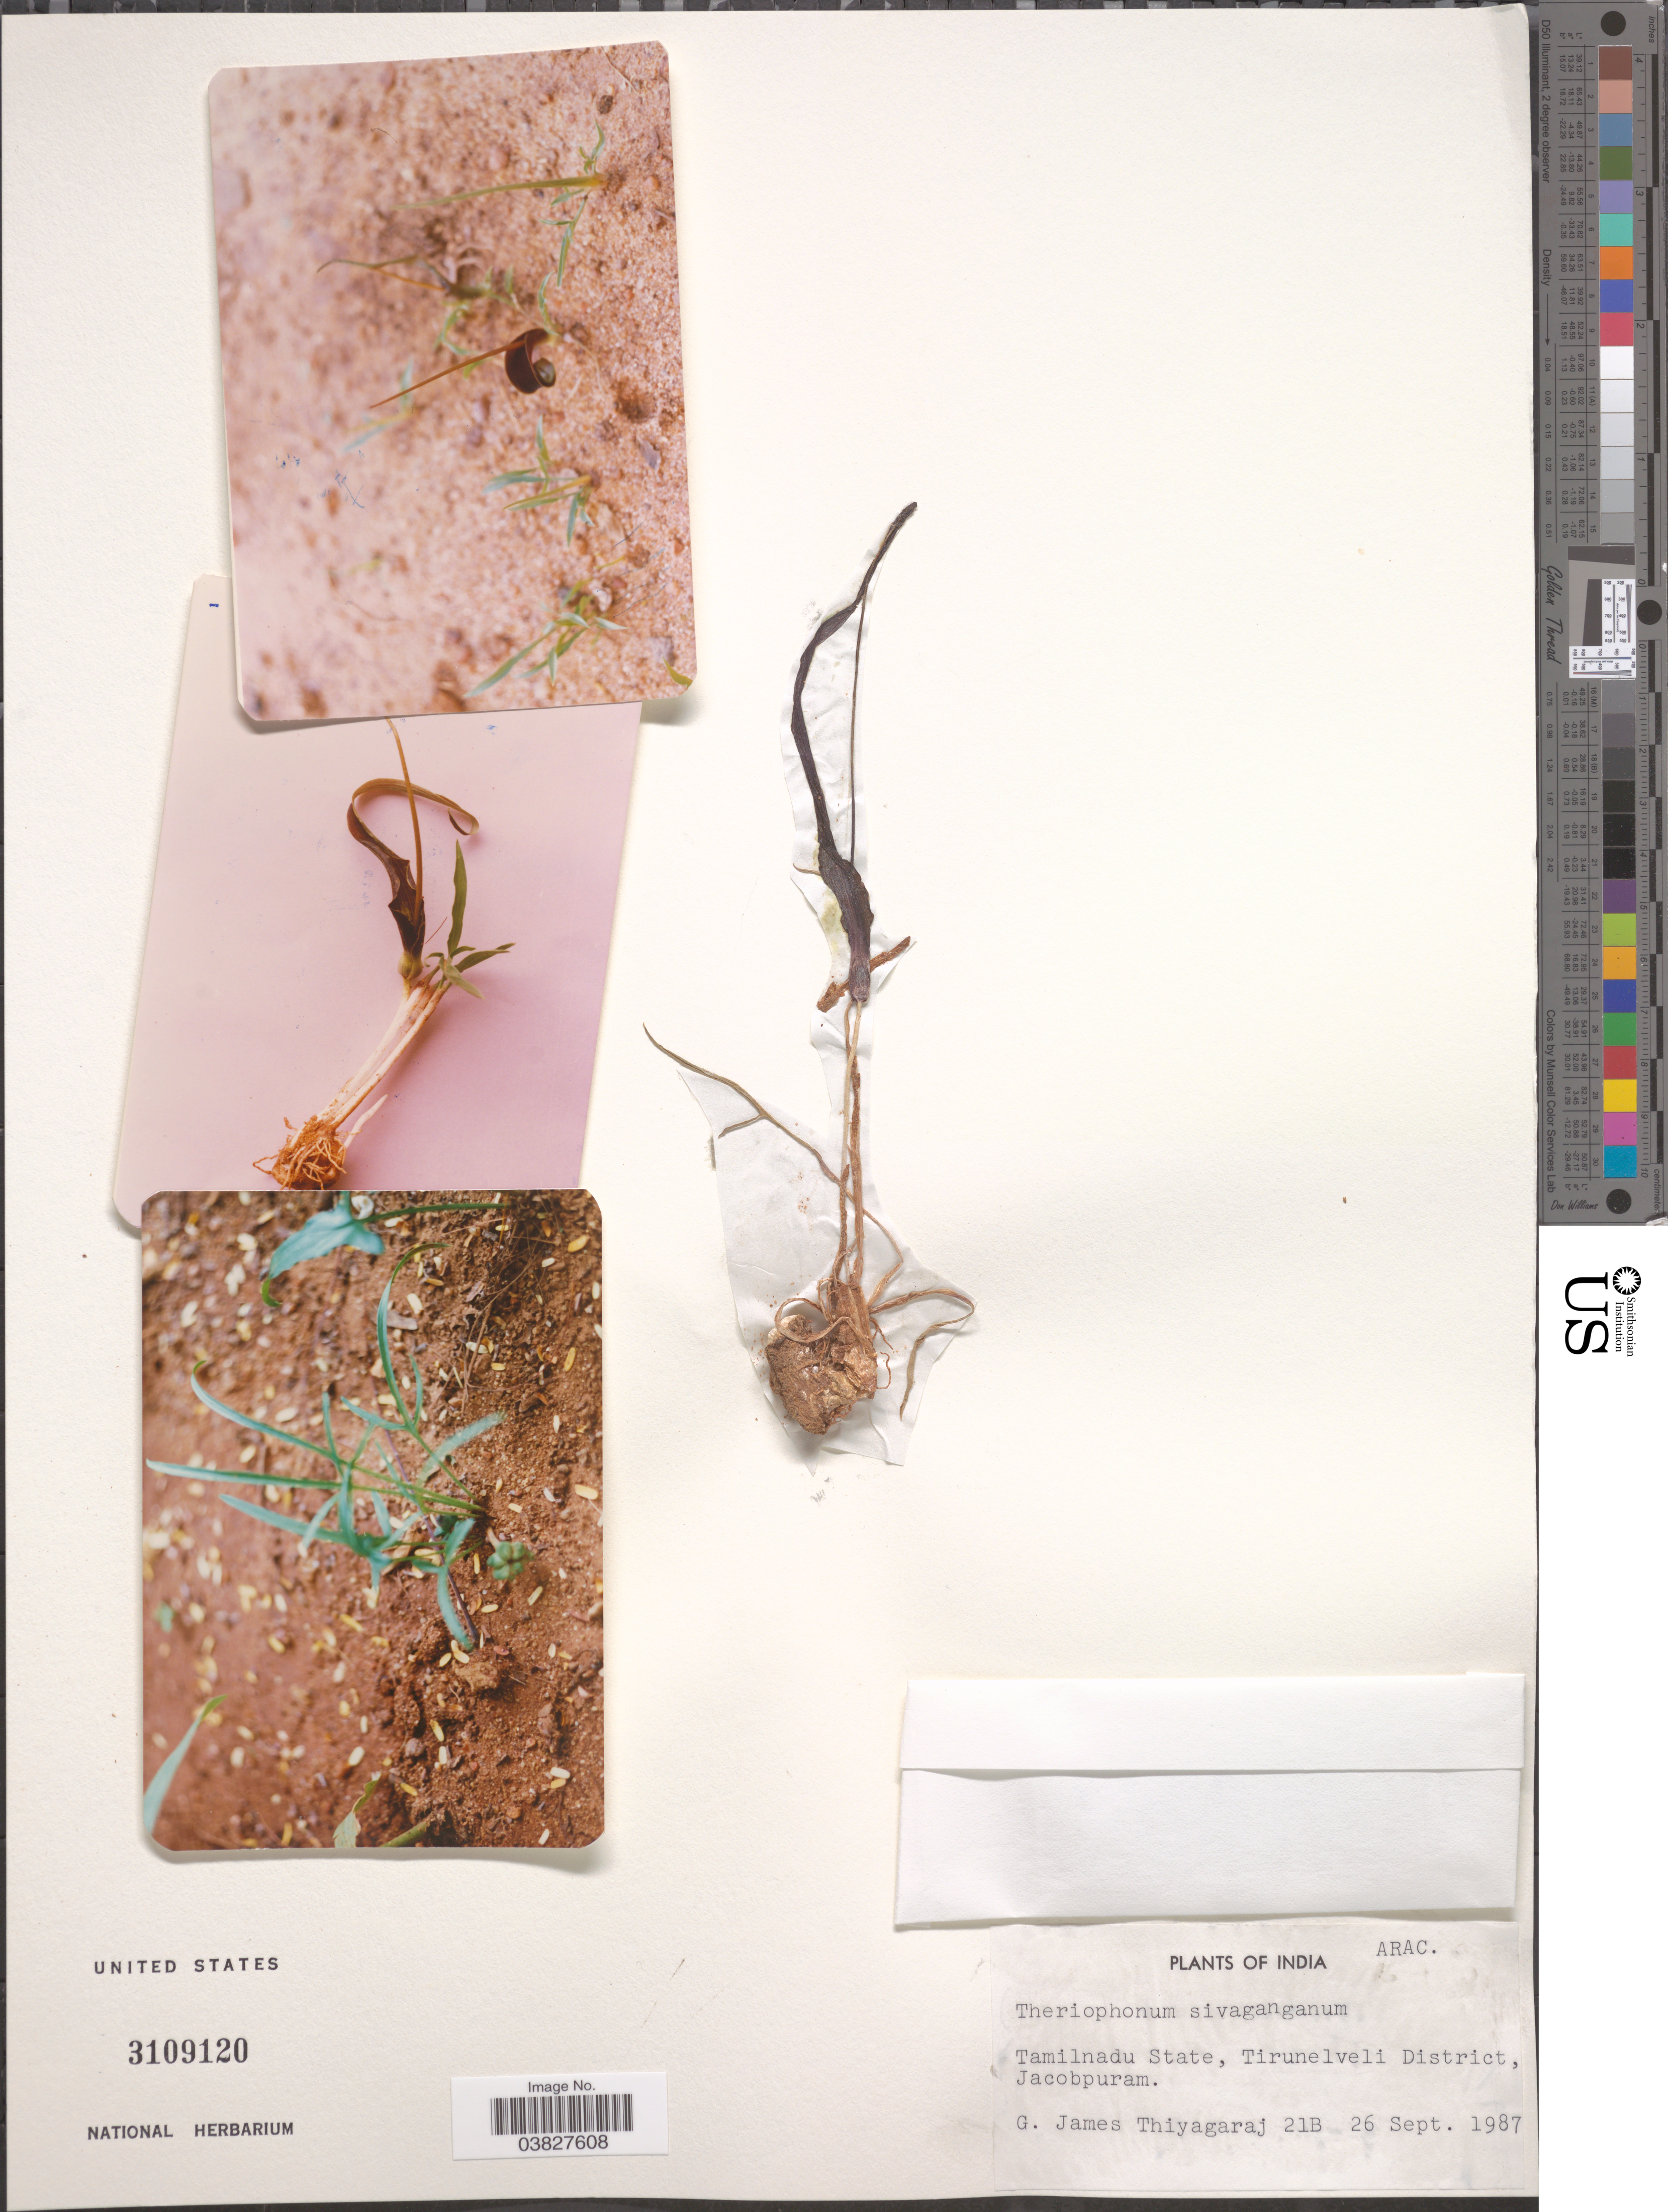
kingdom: Plantae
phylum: Tracheophyta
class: Liliopsida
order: Alismatales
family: Araceae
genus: Theriophonum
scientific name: Theriophonum sivaganganum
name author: (Ramam. & Sebastine) Bogner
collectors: G. Thiyagaraj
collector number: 21B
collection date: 1987-09-26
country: India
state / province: Tamil Nadu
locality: Tamilnadu State, Tirunelveli District, Jacobpuram.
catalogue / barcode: US 3109120